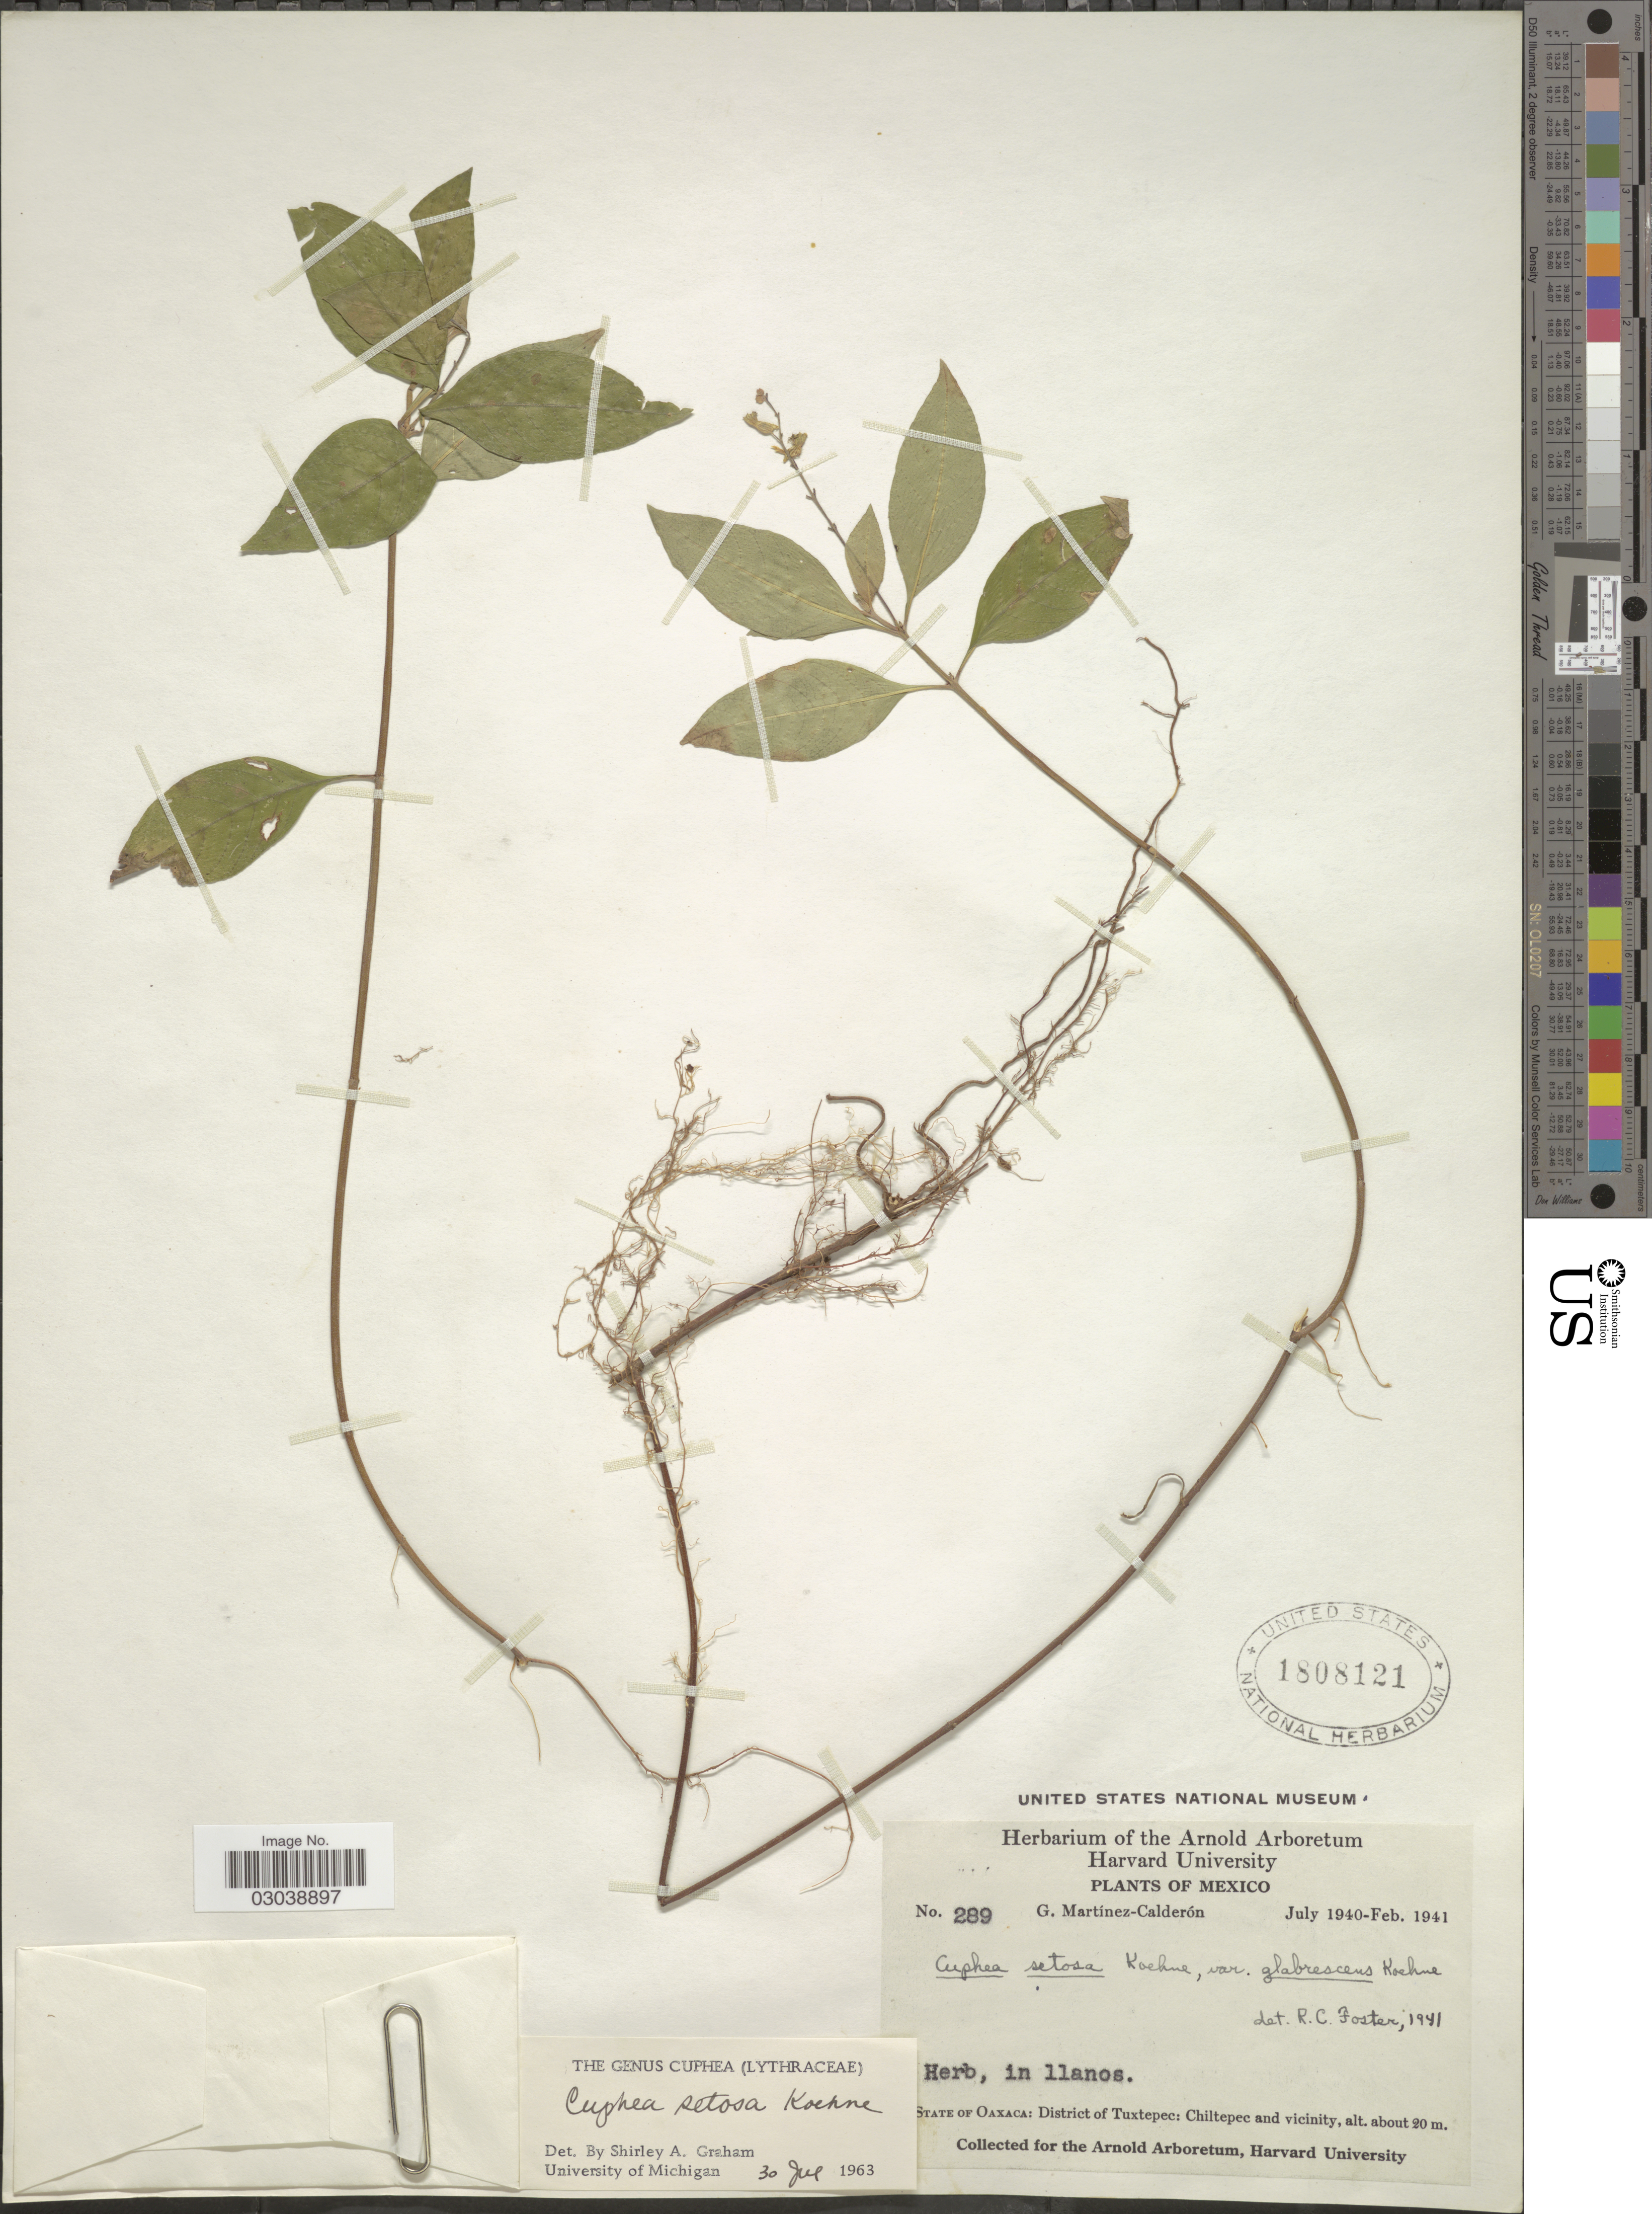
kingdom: Plantae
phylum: Tracheophyta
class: Magnoliopsida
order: Myrtales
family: Lythraceae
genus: Cuphea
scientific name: Cuphea setosa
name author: Koehne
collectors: G. Martinez-C.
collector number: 289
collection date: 1940-07/1941-02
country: Mexico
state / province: Oaxaca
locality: District of Tuxtepec: Chiltepec and vicinity.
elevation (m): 20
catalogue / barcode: US 1808121